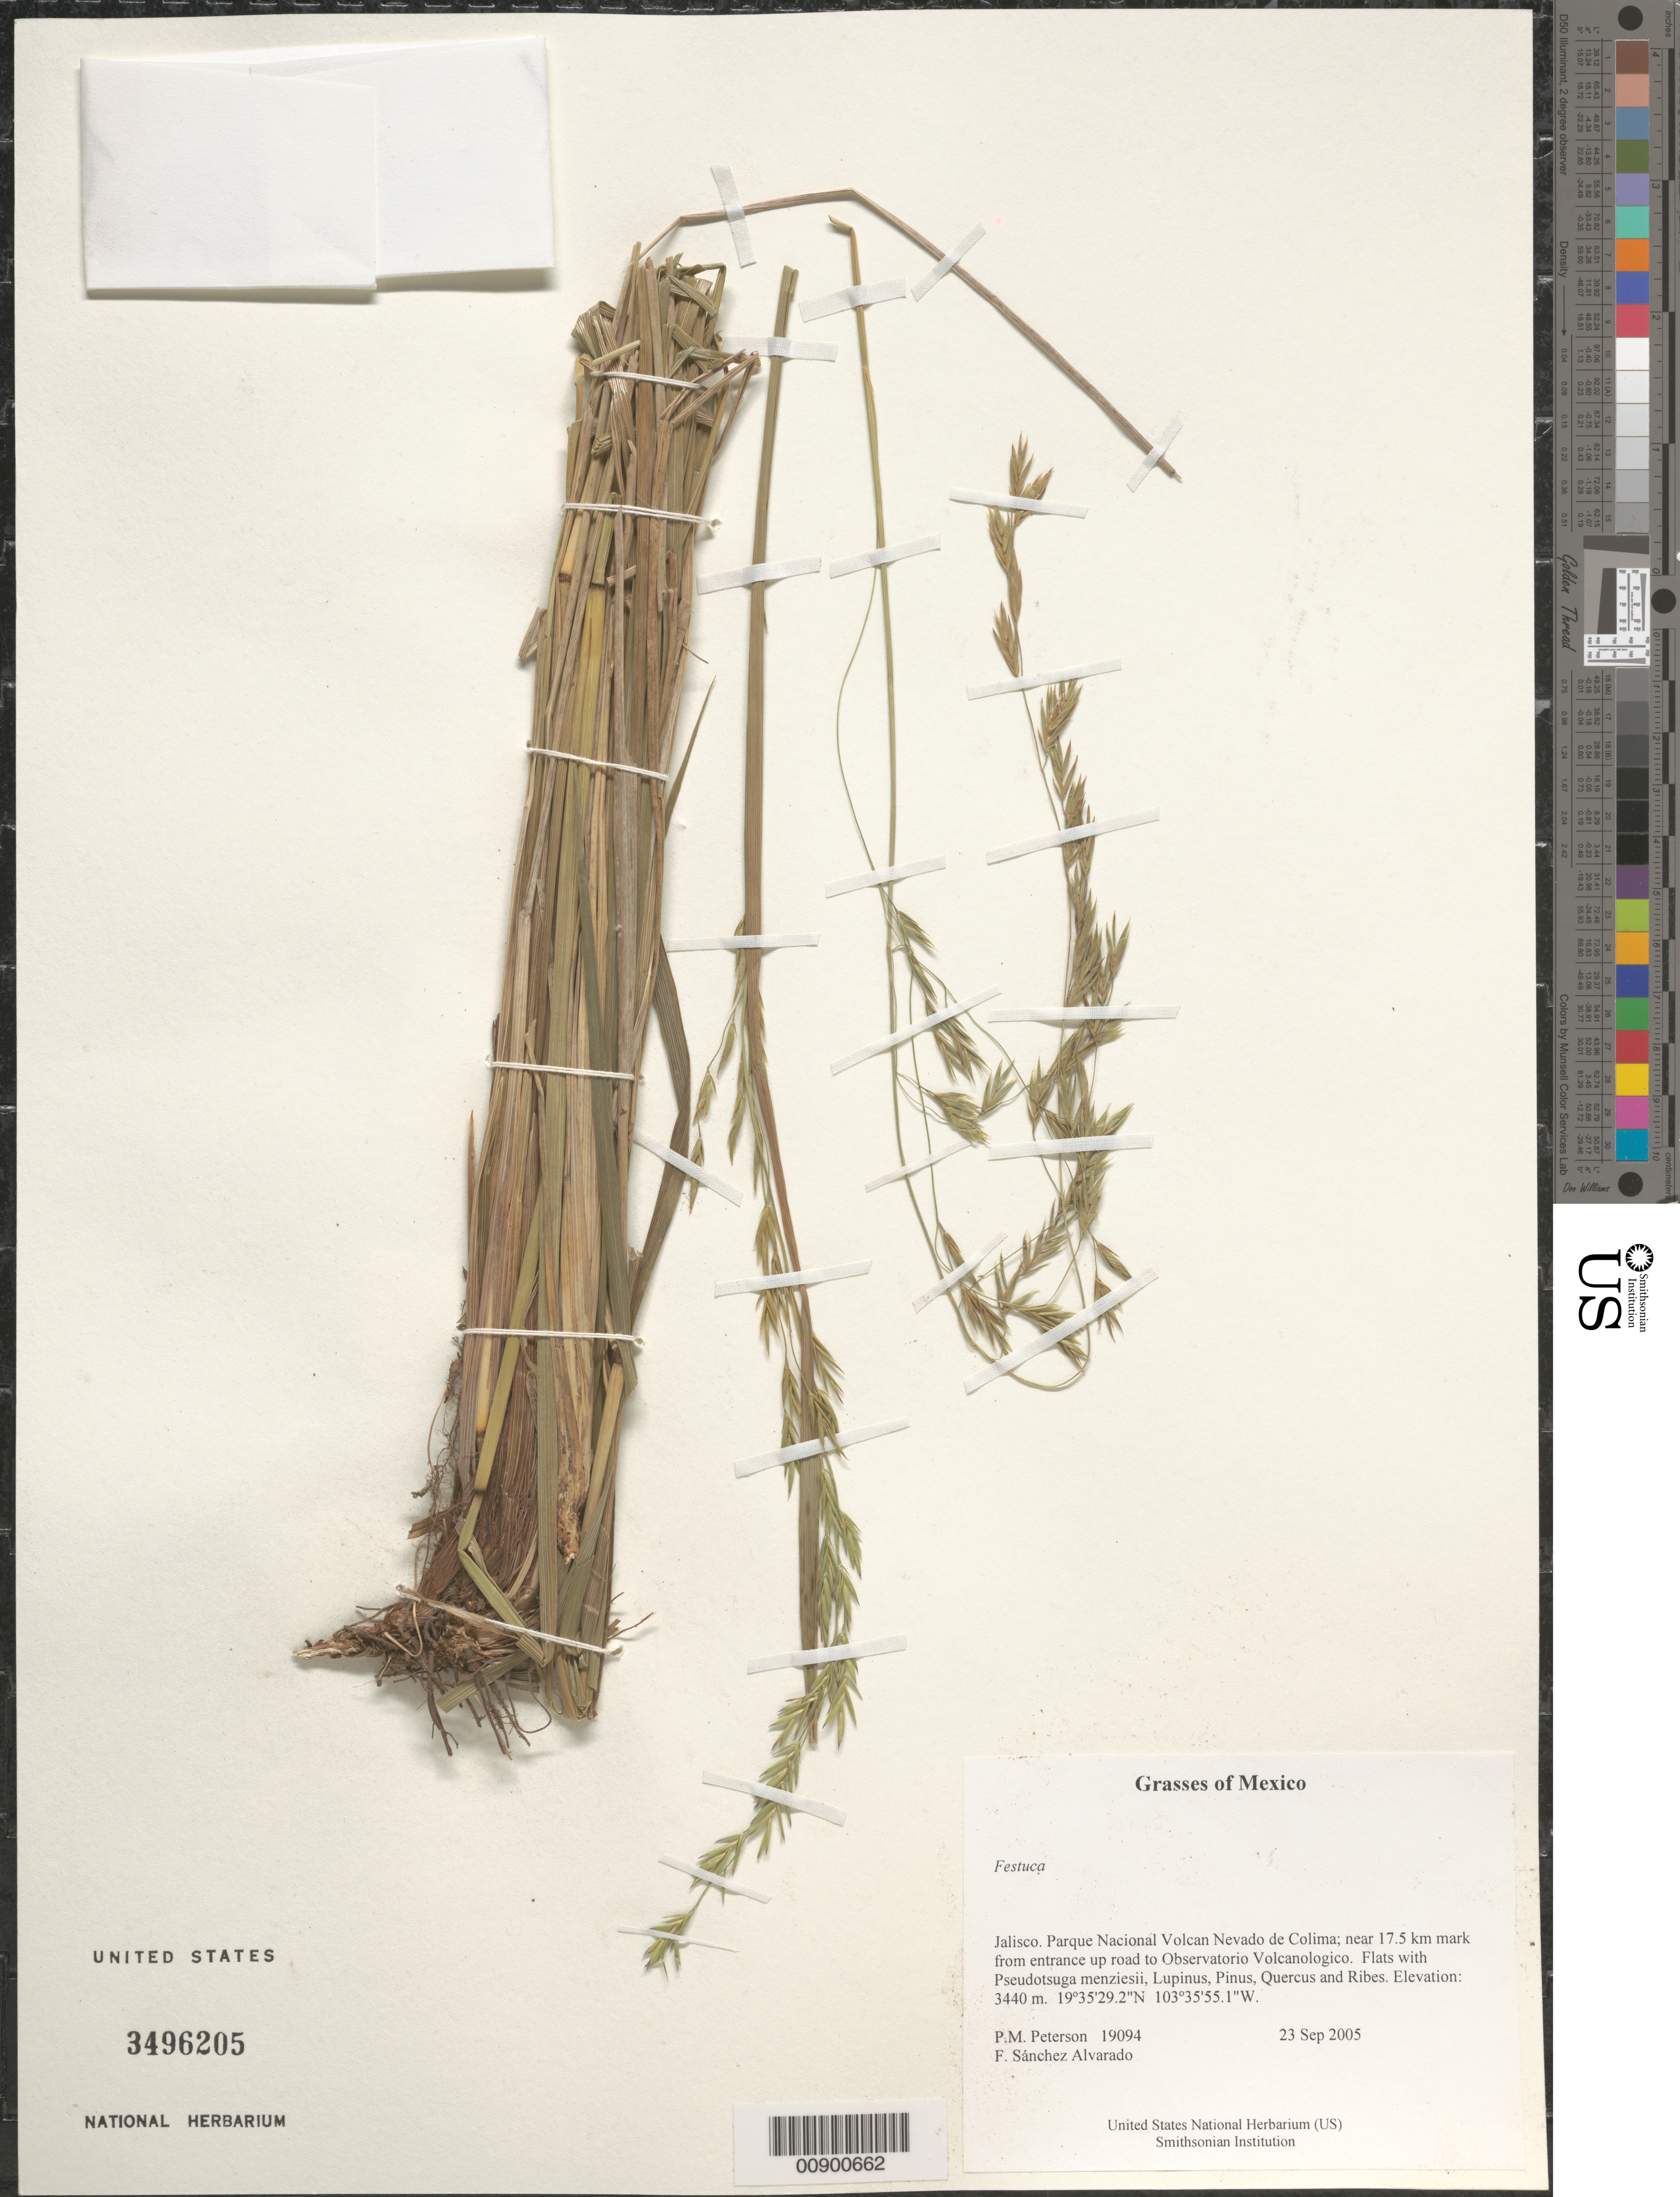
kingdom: Plantae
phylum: Tracheophyta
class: Liliopsida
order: Poales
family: Poaceae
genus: Festuca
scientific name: Festuca sp.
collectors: P. M. Peterson & F. Sánchez Alvarado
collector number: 19094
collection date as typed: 23 Sep 2005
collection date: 2005-09-23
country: Mexico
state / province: Jalisco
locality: Parque Nacional Volcan Nevado de Colima; near 17.5 km mark from entrance up road to Observatorio Volcanologico. Flats with Pseudotsuga menziesii, Lupinus, Pinus, Quercus and Ribes.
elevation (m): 3440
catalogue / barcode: US 3496205